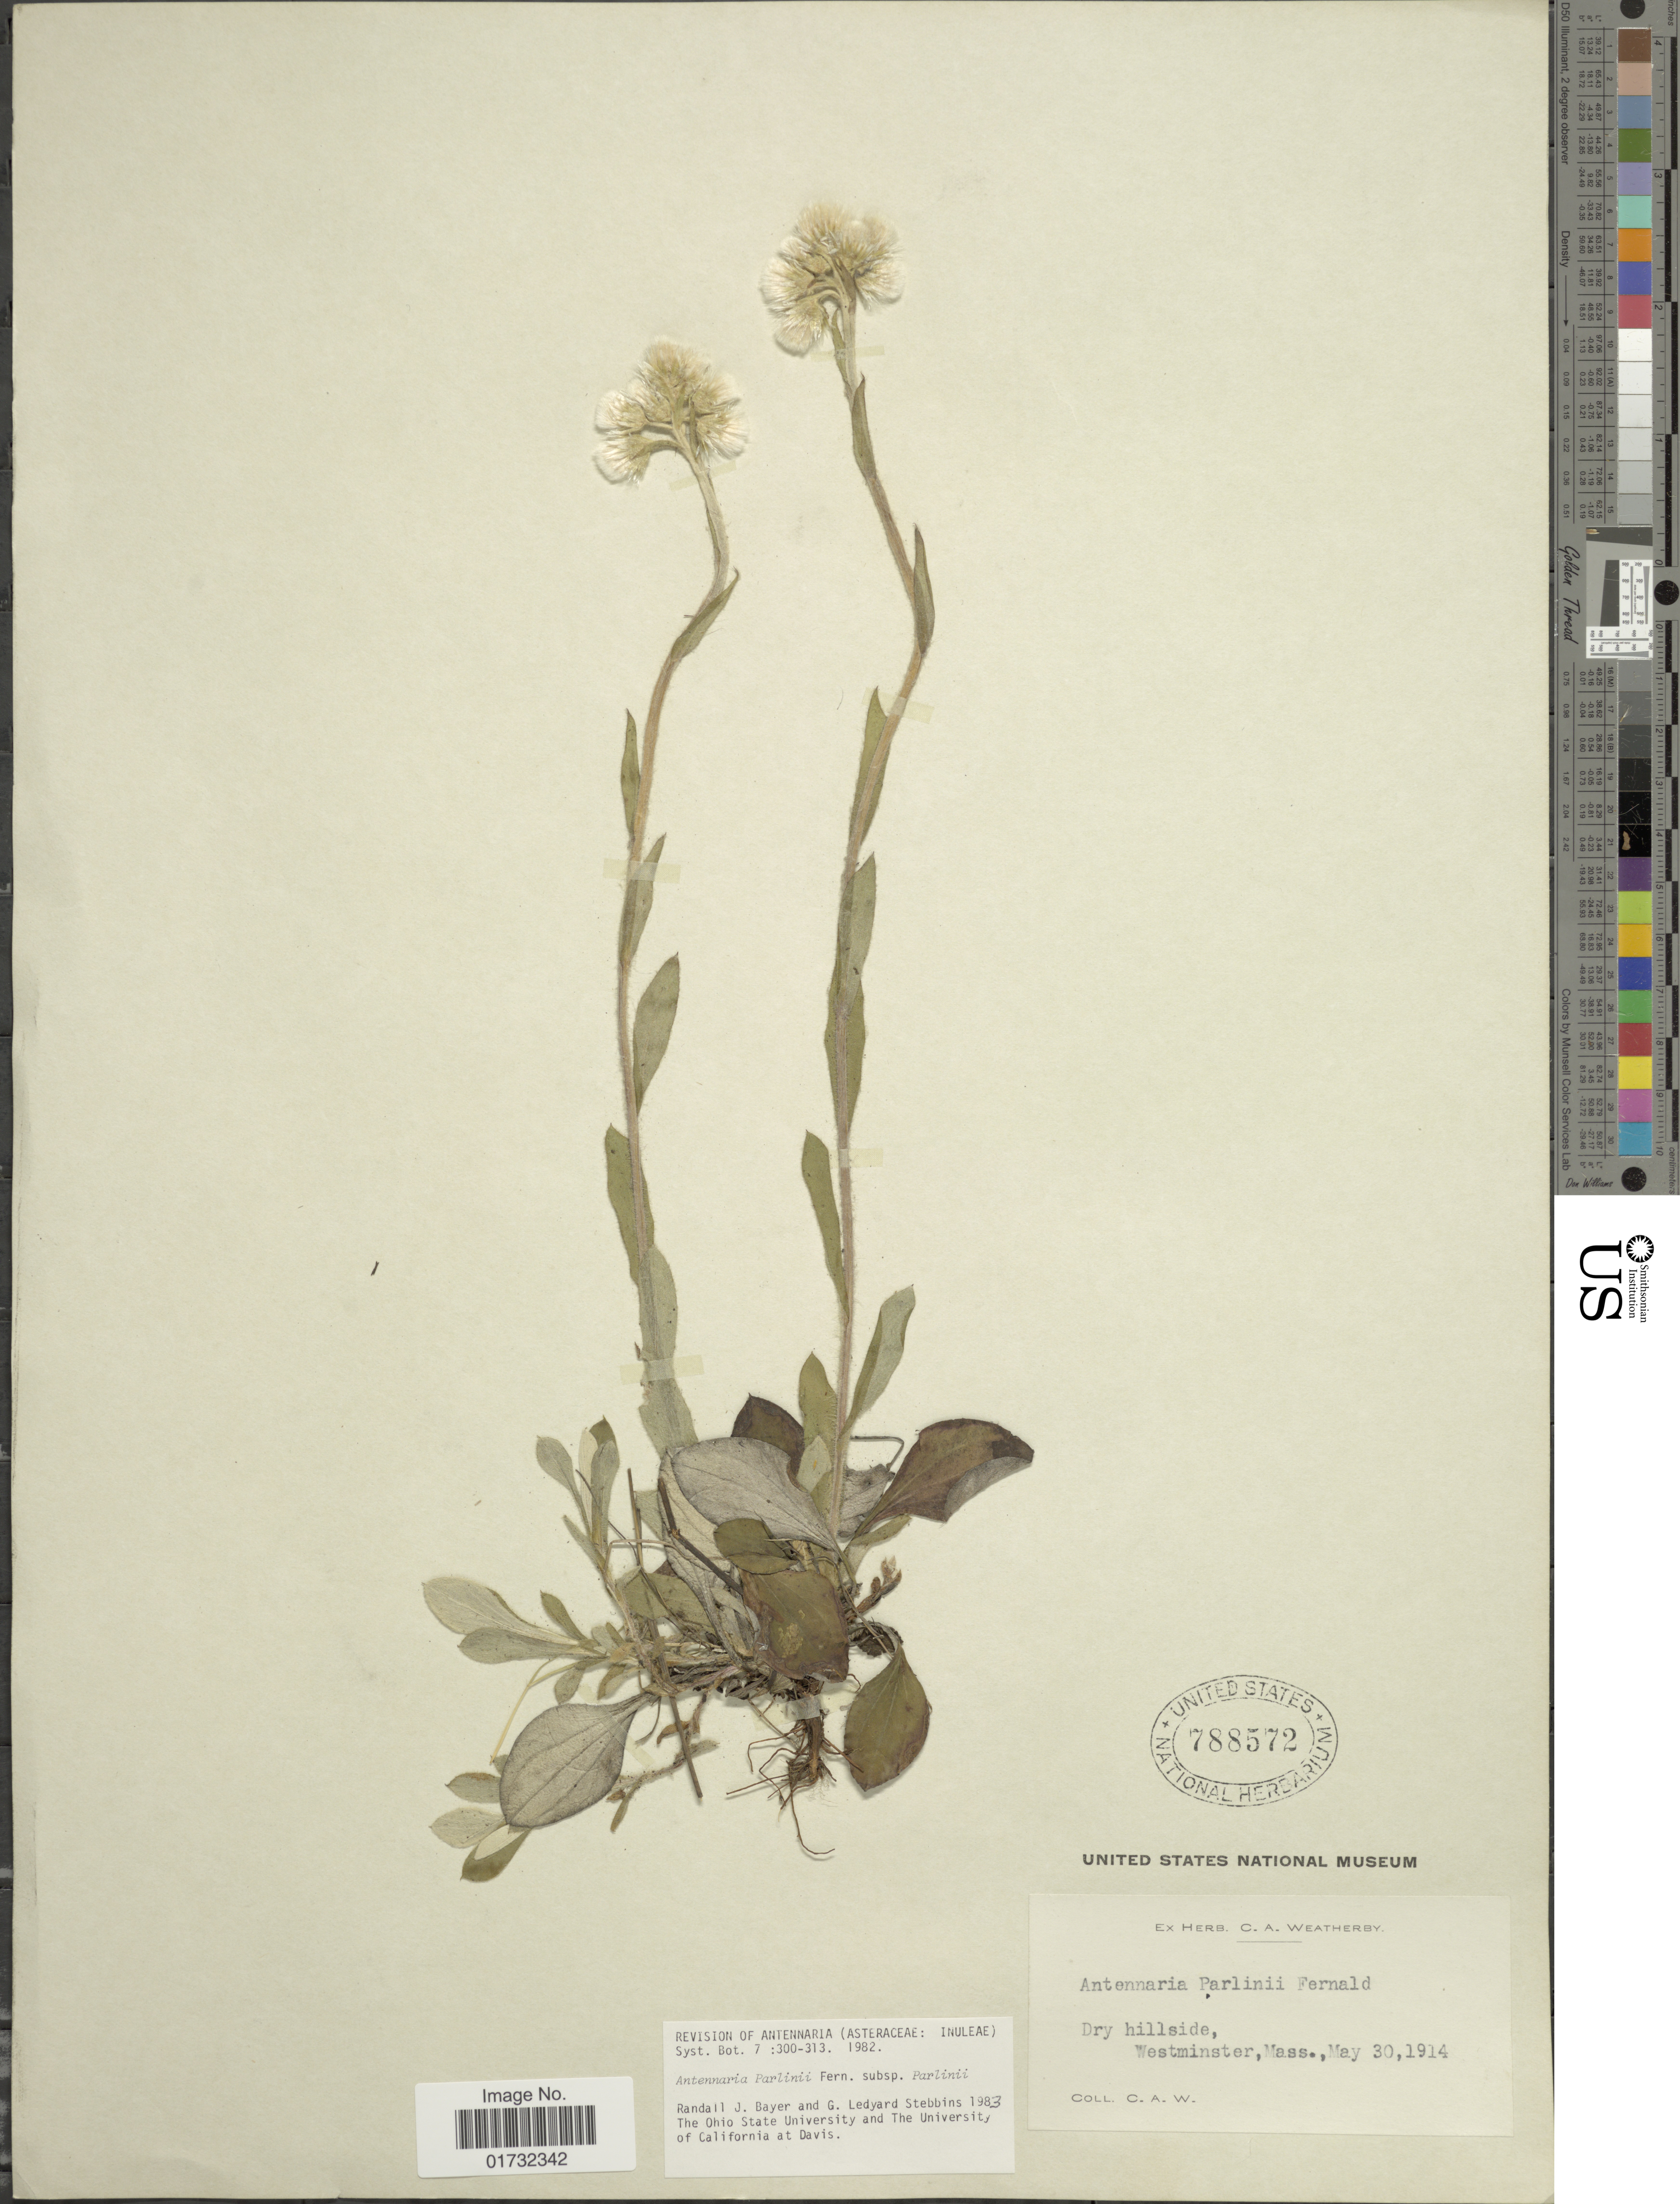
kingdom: Plantae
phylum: Tracheophyta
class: Magnoliopsida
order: Asterales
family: Asteraceae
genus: Antennaria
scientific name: Antennaria parlinii subsp. parlinii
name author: Fernald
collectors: C. A. Weatherby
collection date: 1914-05-30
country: United States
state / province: Massachusetts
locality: Westminister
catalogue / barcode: US 788572